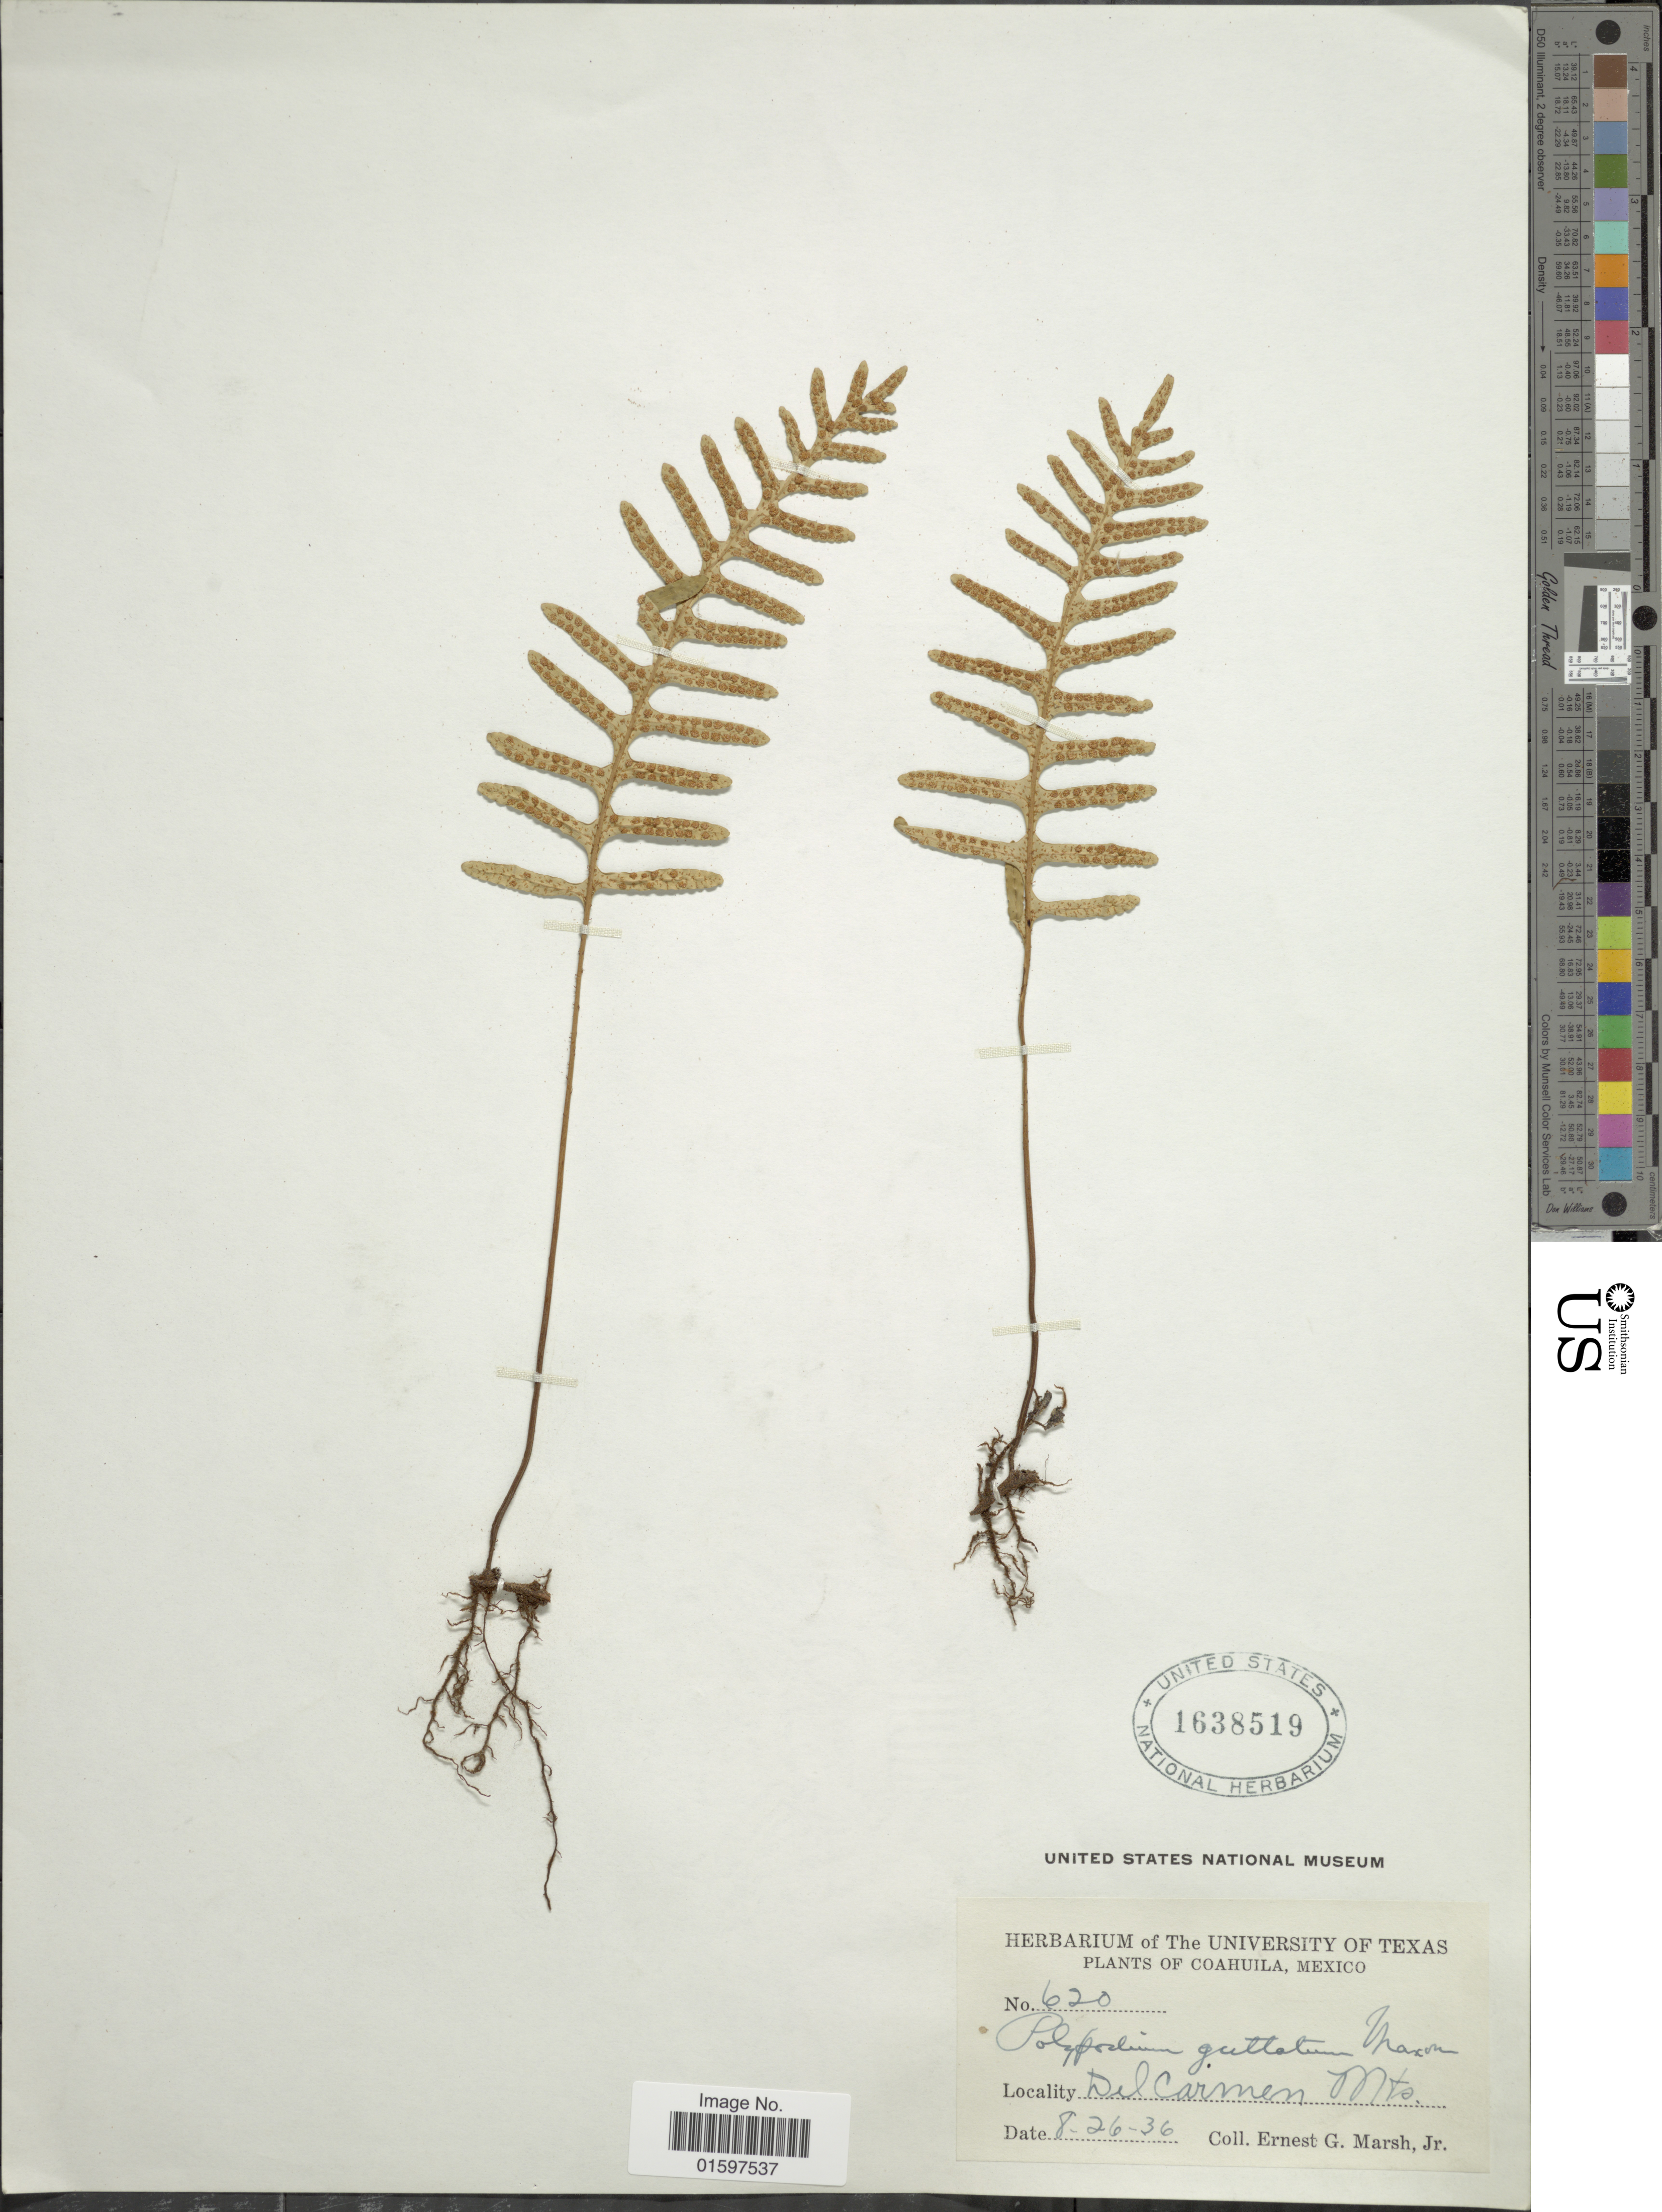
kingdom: Plantae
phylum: Tracheophyta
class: Polypodiopsida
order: Polypodiales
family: Polypodiaceae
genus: Pleopeltis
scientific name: Pleopeltis guttata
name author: (Maxon) E.G. Andrews & Windham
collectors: E. G. Marsh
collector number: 620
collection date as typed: Transcribed d/m/y: 26/8/36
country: Mexico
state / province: Coahuila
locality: Del Carmen Mts.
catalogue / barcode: US 1638519